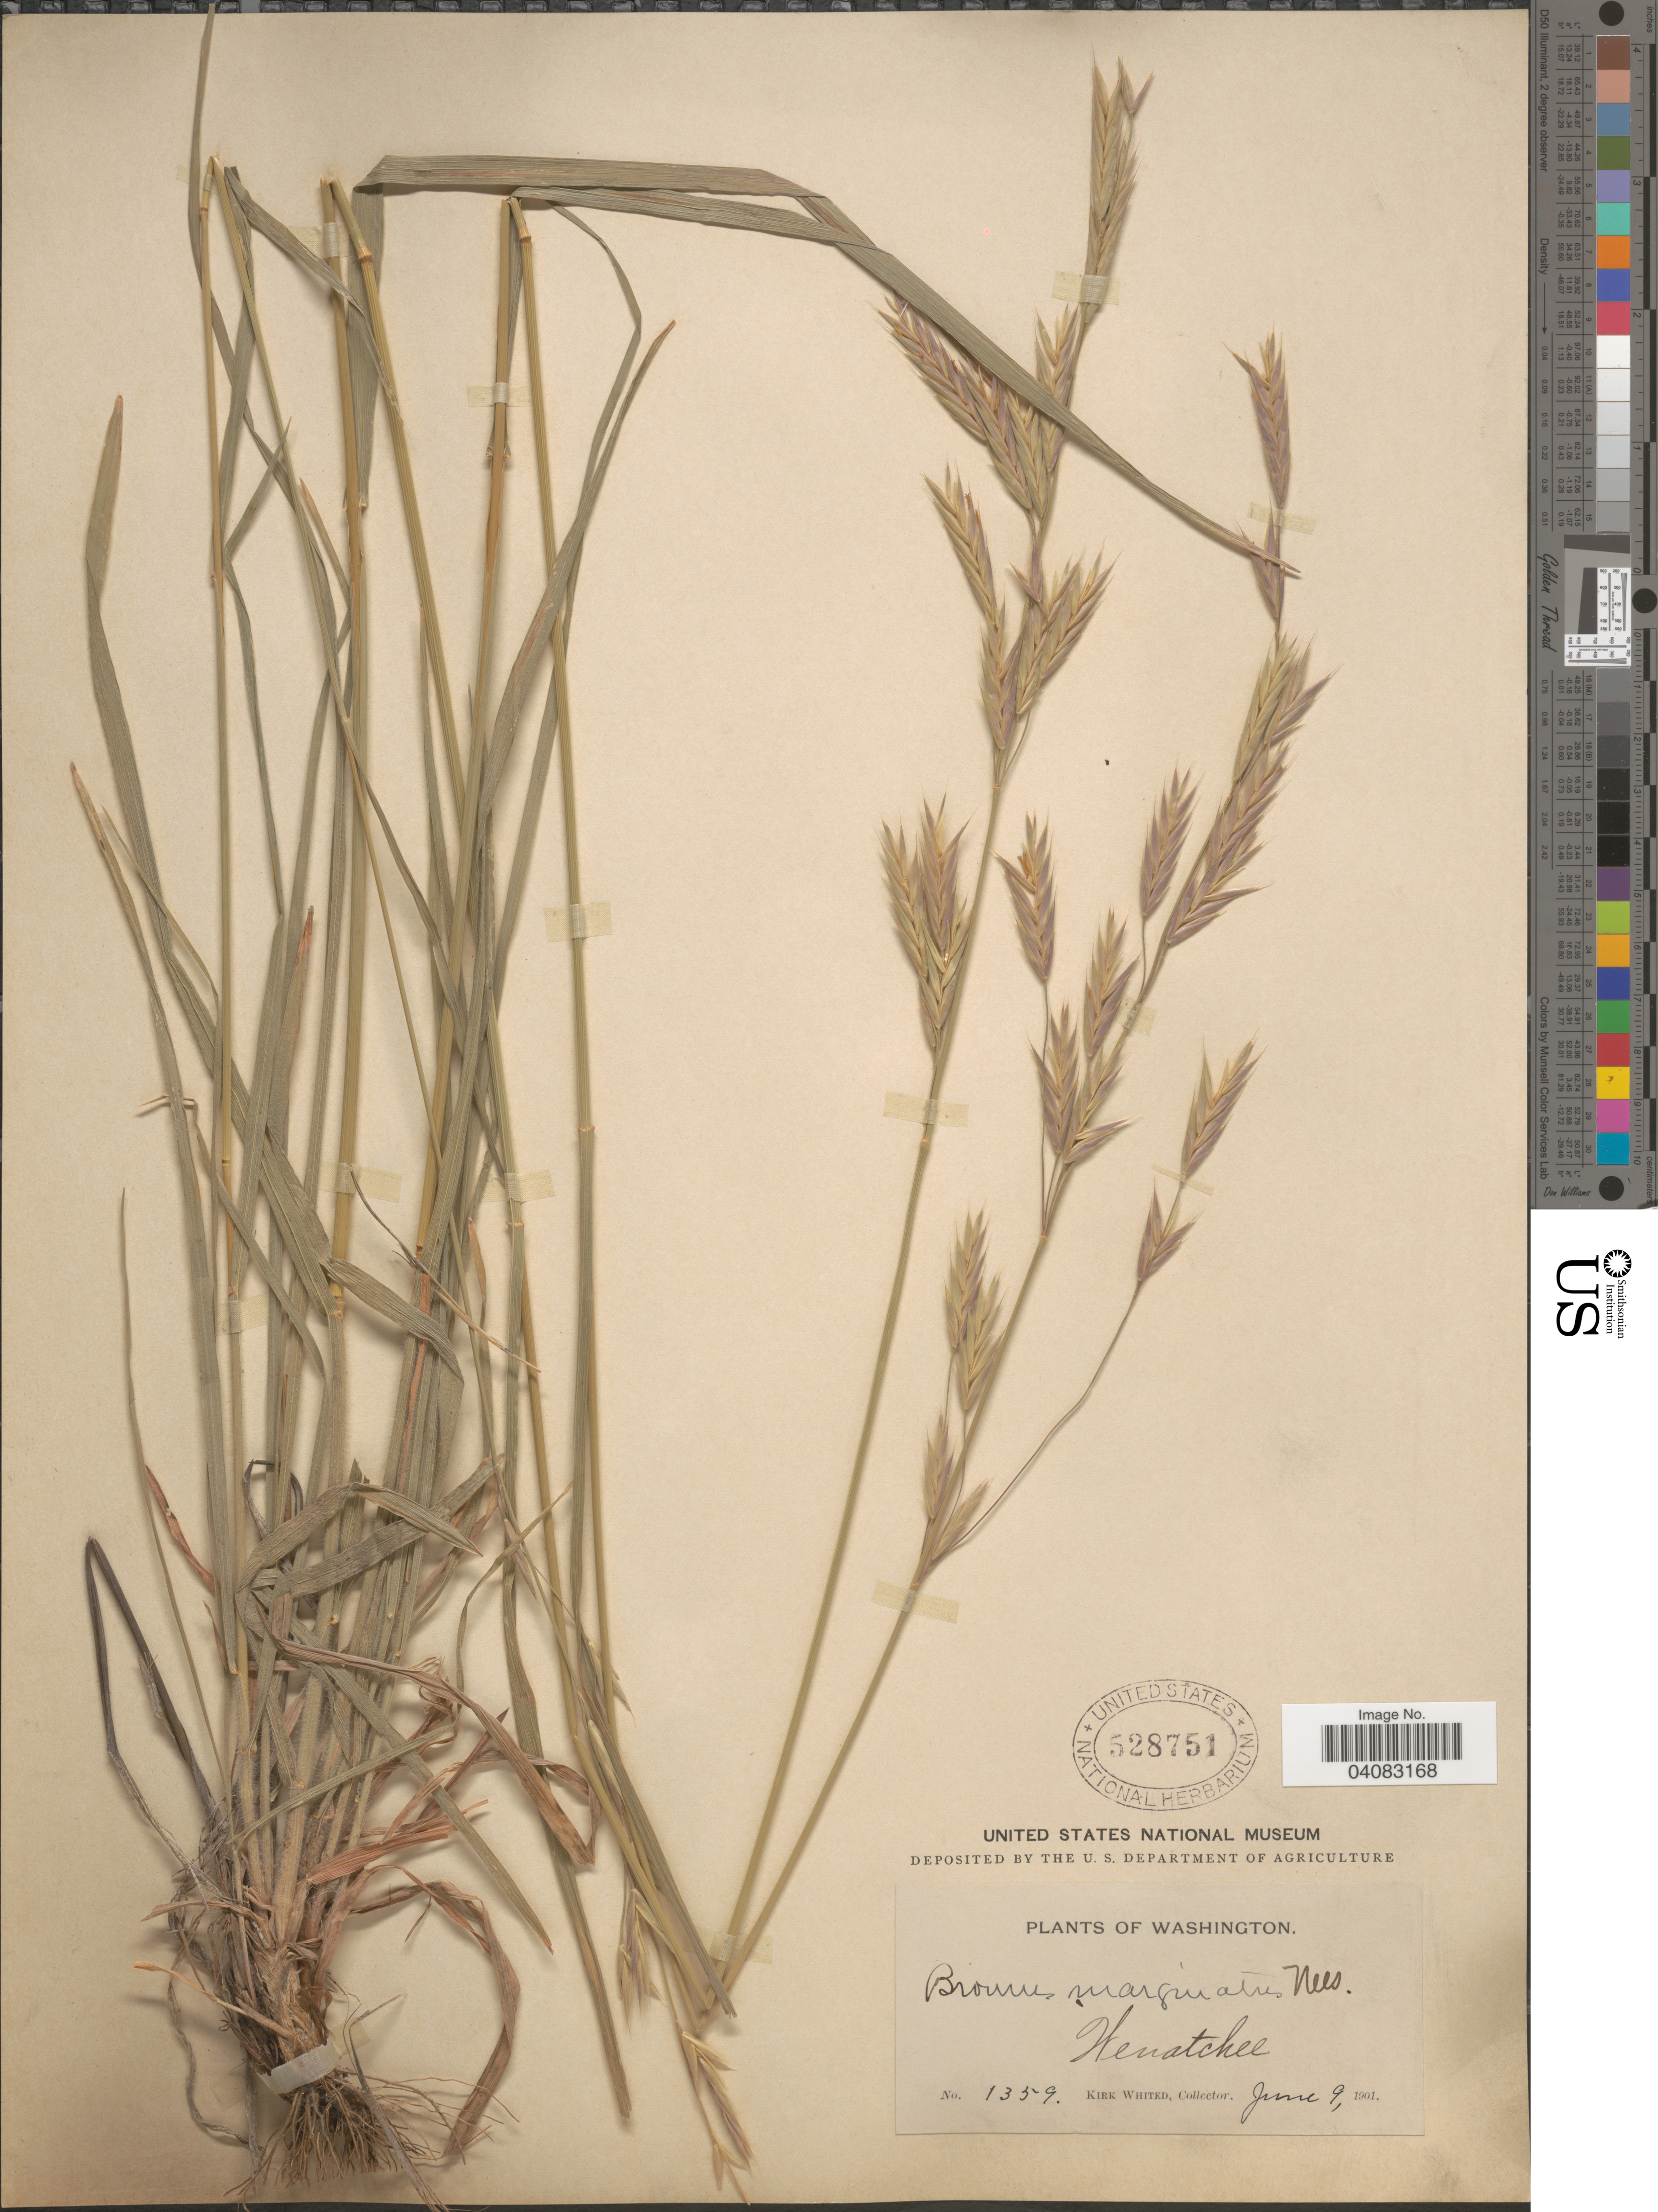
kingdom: Plantae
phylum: Tracheophyta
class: Liliopsida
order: Poales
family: Poaceae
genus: Bromus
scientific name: Bromus marginatus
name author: Nees ex Steud.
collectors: K. Whited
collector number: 1359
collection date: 1901-06-09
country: United States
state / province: Washington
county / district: Chelan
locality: Wenatchee.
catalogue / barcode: US 528751